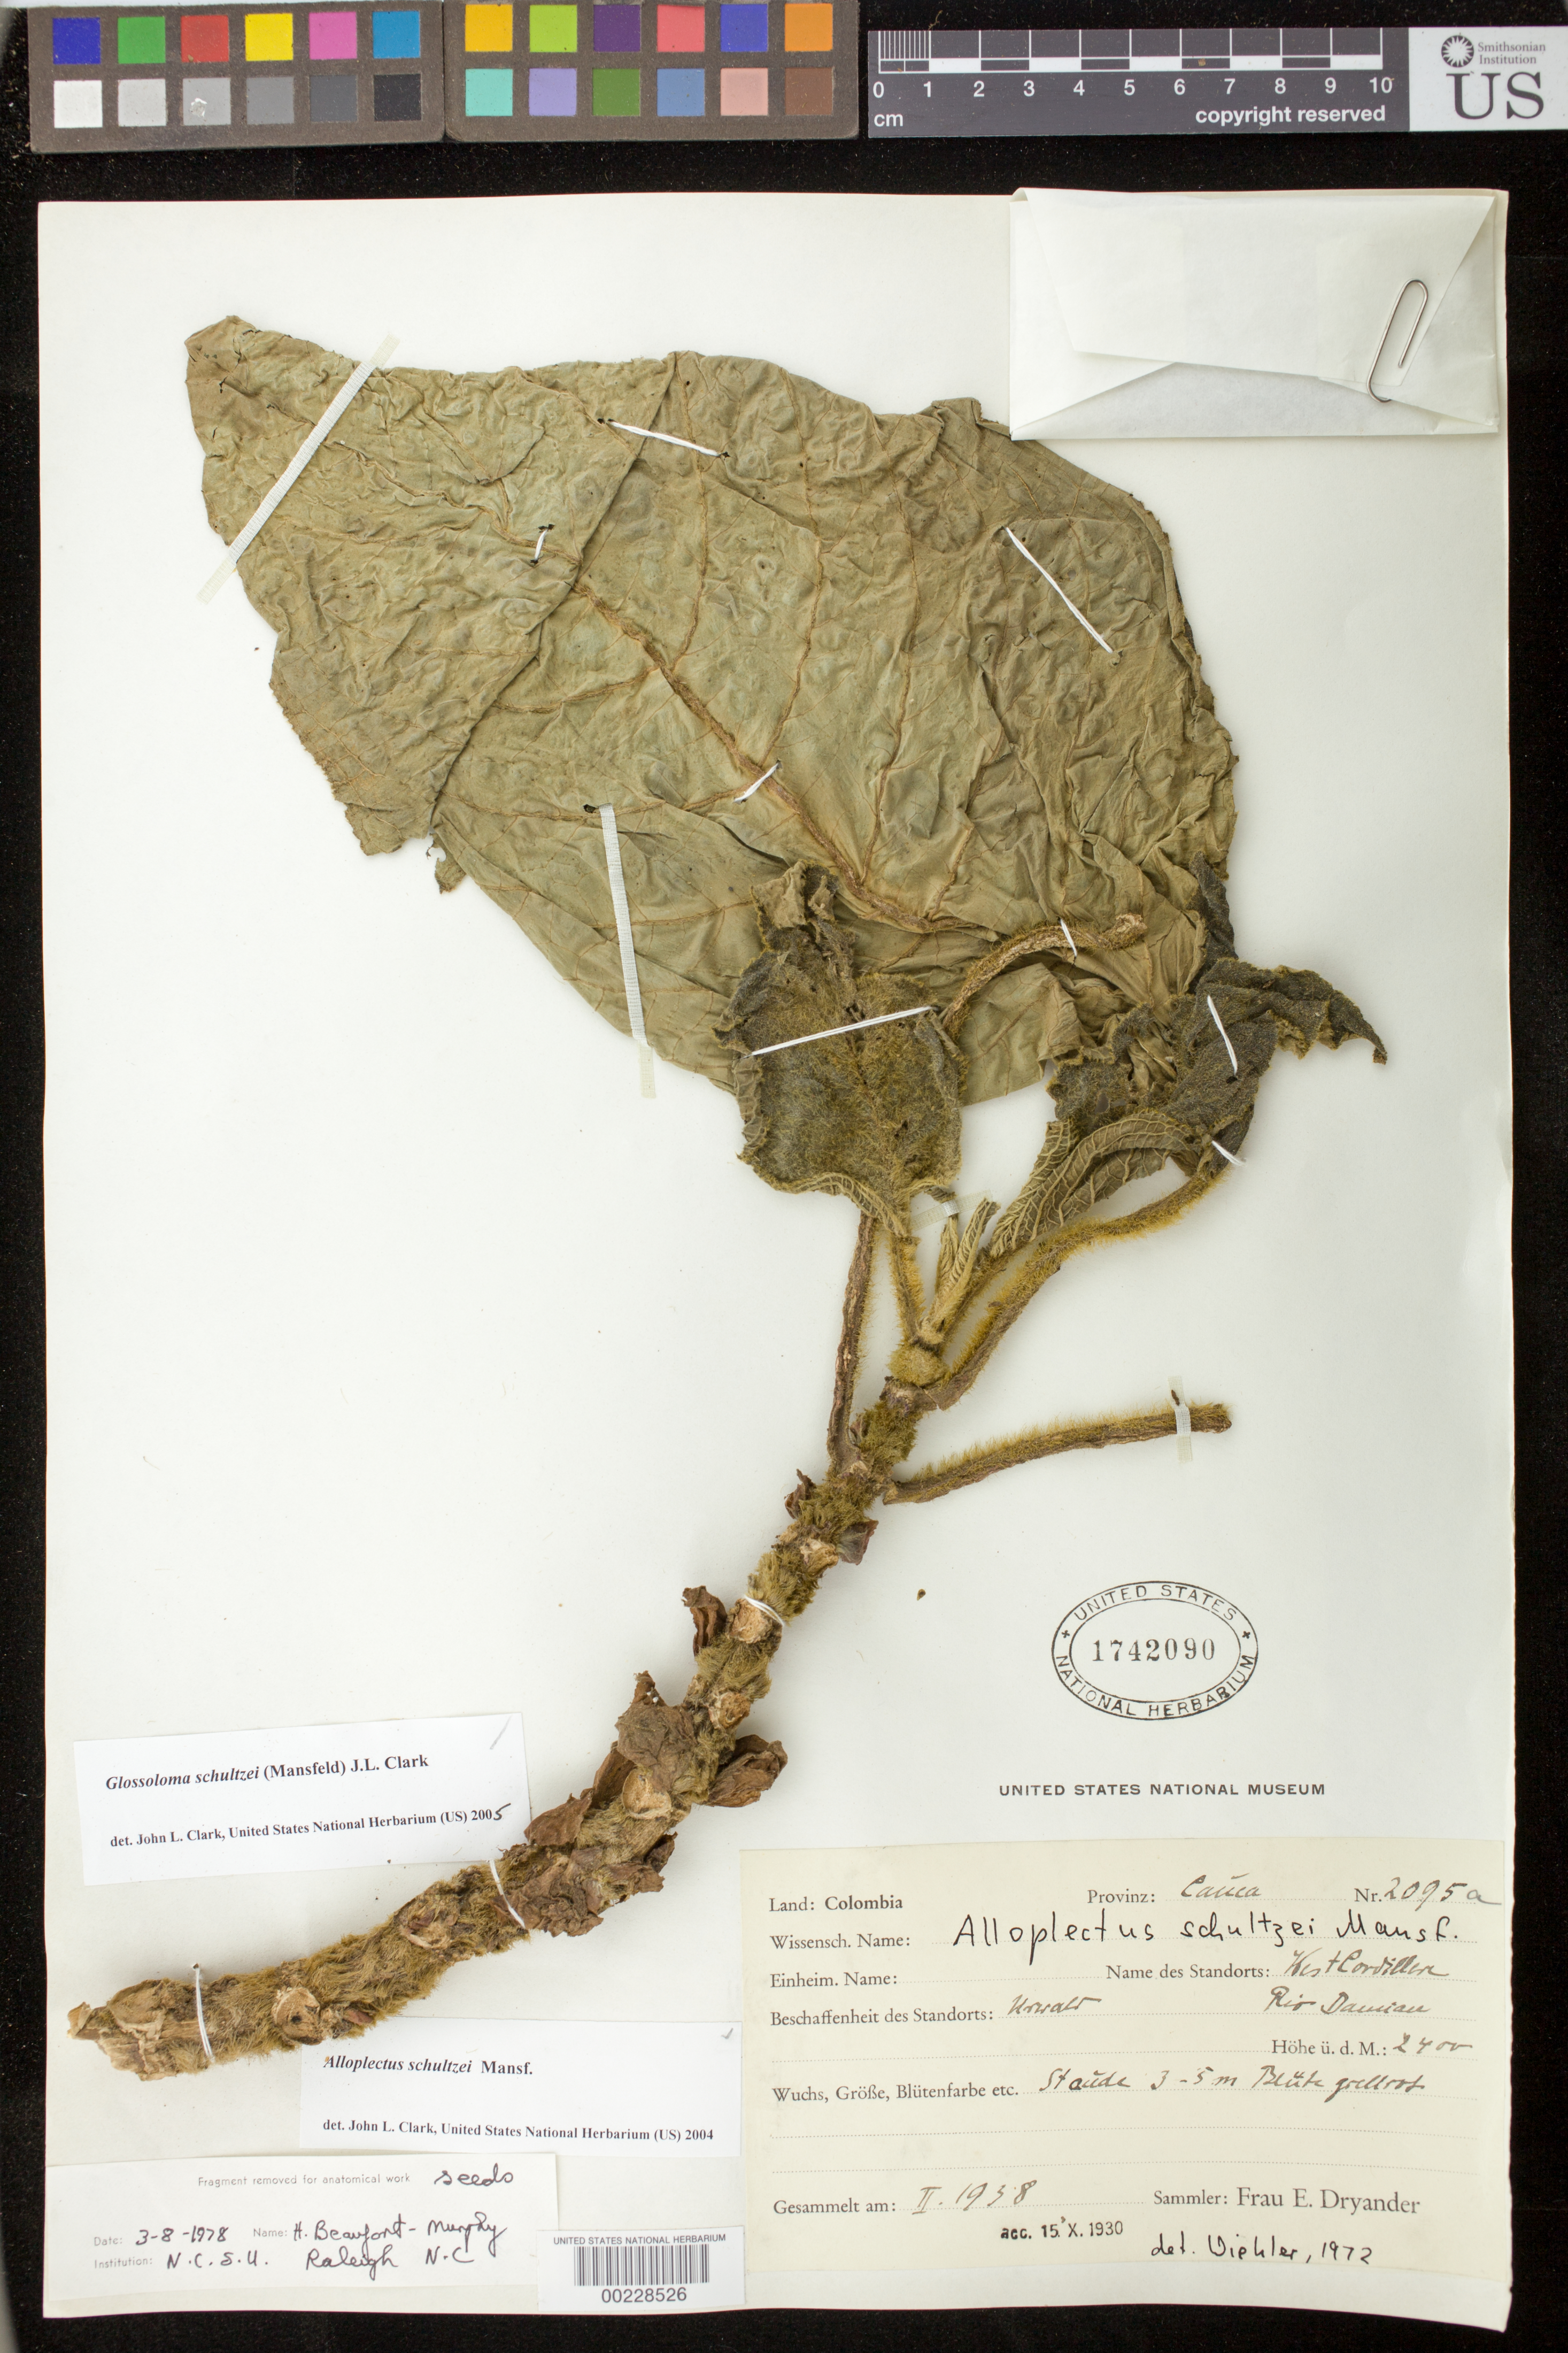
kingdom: Plantae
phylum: Tracheophyta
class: Magnoliopsida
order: Lamiales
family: Gesneriaceae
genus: Glossoloma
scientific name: Glossoloma schultzei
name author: (Mansf.) J.L. Clark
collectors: E. I. Dryander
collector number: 2095 A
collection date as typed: Feb 1938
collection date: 1938-02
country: Colombia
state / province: Cauca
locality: Western Cordillera, Río Dauriau [spelling?]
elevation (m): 2400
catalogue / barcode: US 1742090